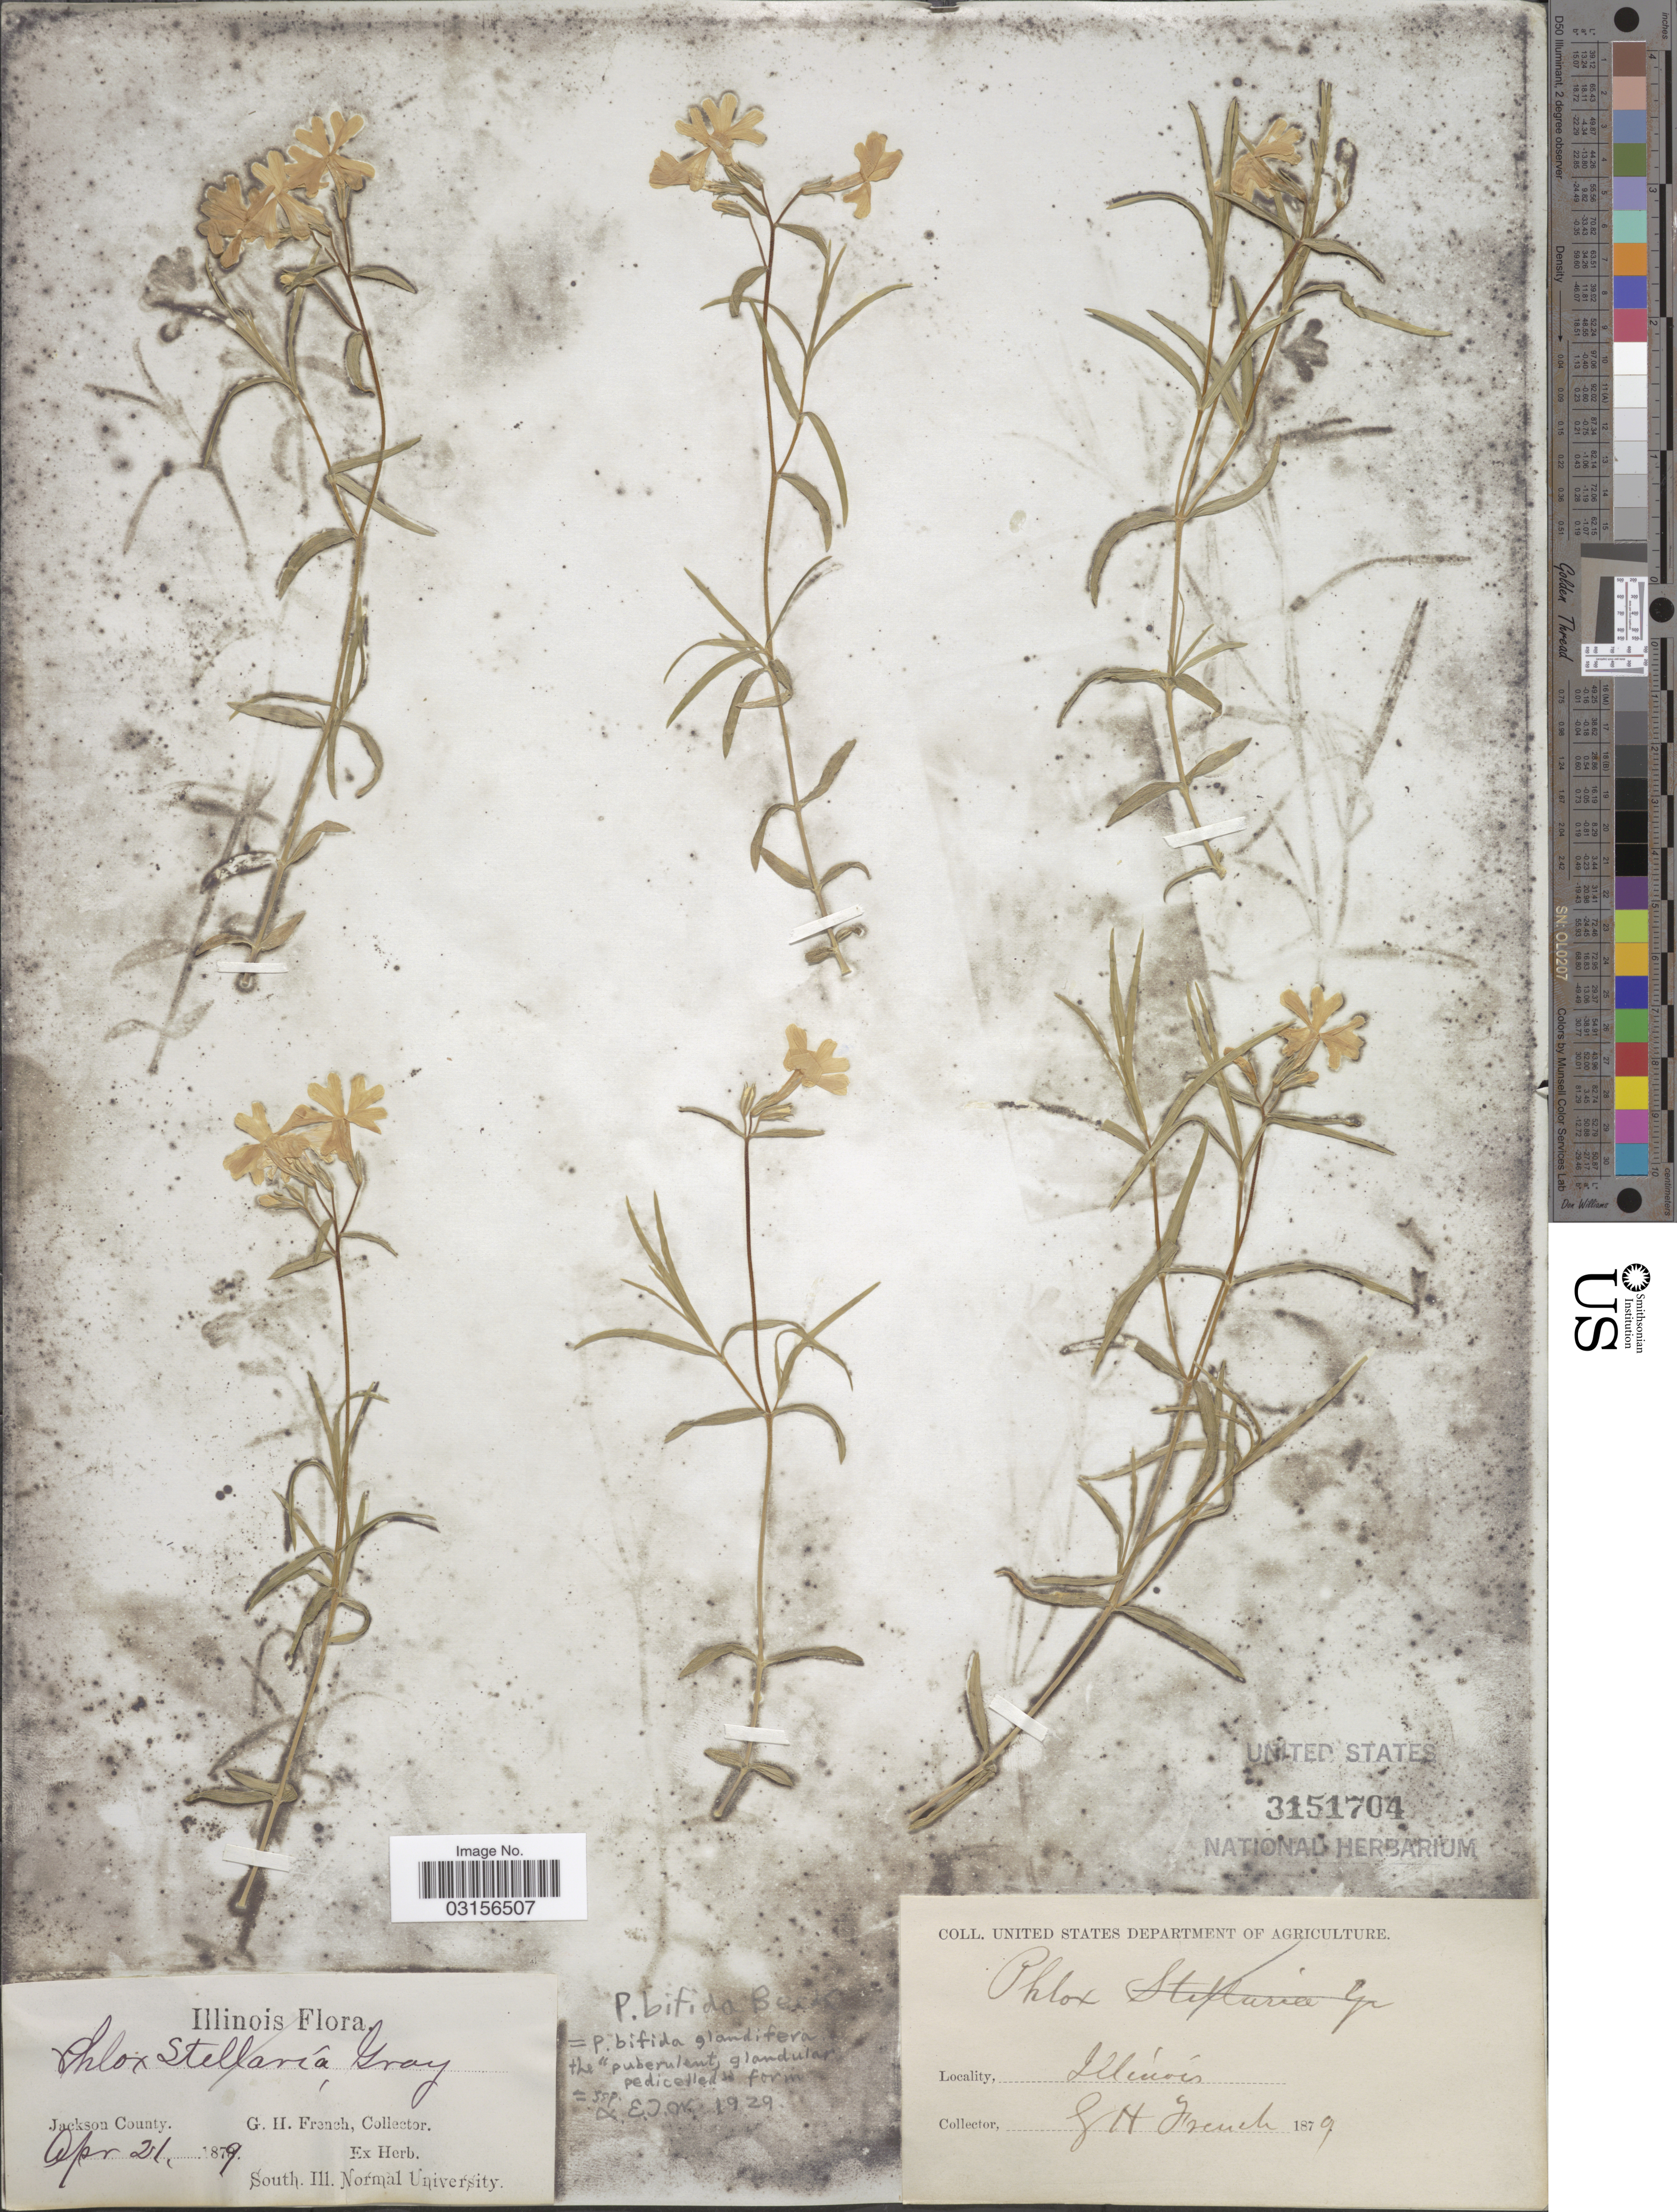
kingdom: Plantae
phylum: Tracheophyta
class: Magnoliopsida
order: Ericales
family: Polemoniaceae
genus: Phlox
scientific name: Phlox bifida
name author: L.C. Beck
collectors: G. H. French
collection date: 1879-04-21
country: United States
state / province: Illinois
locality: Jackson County.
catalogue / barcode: US 3151704